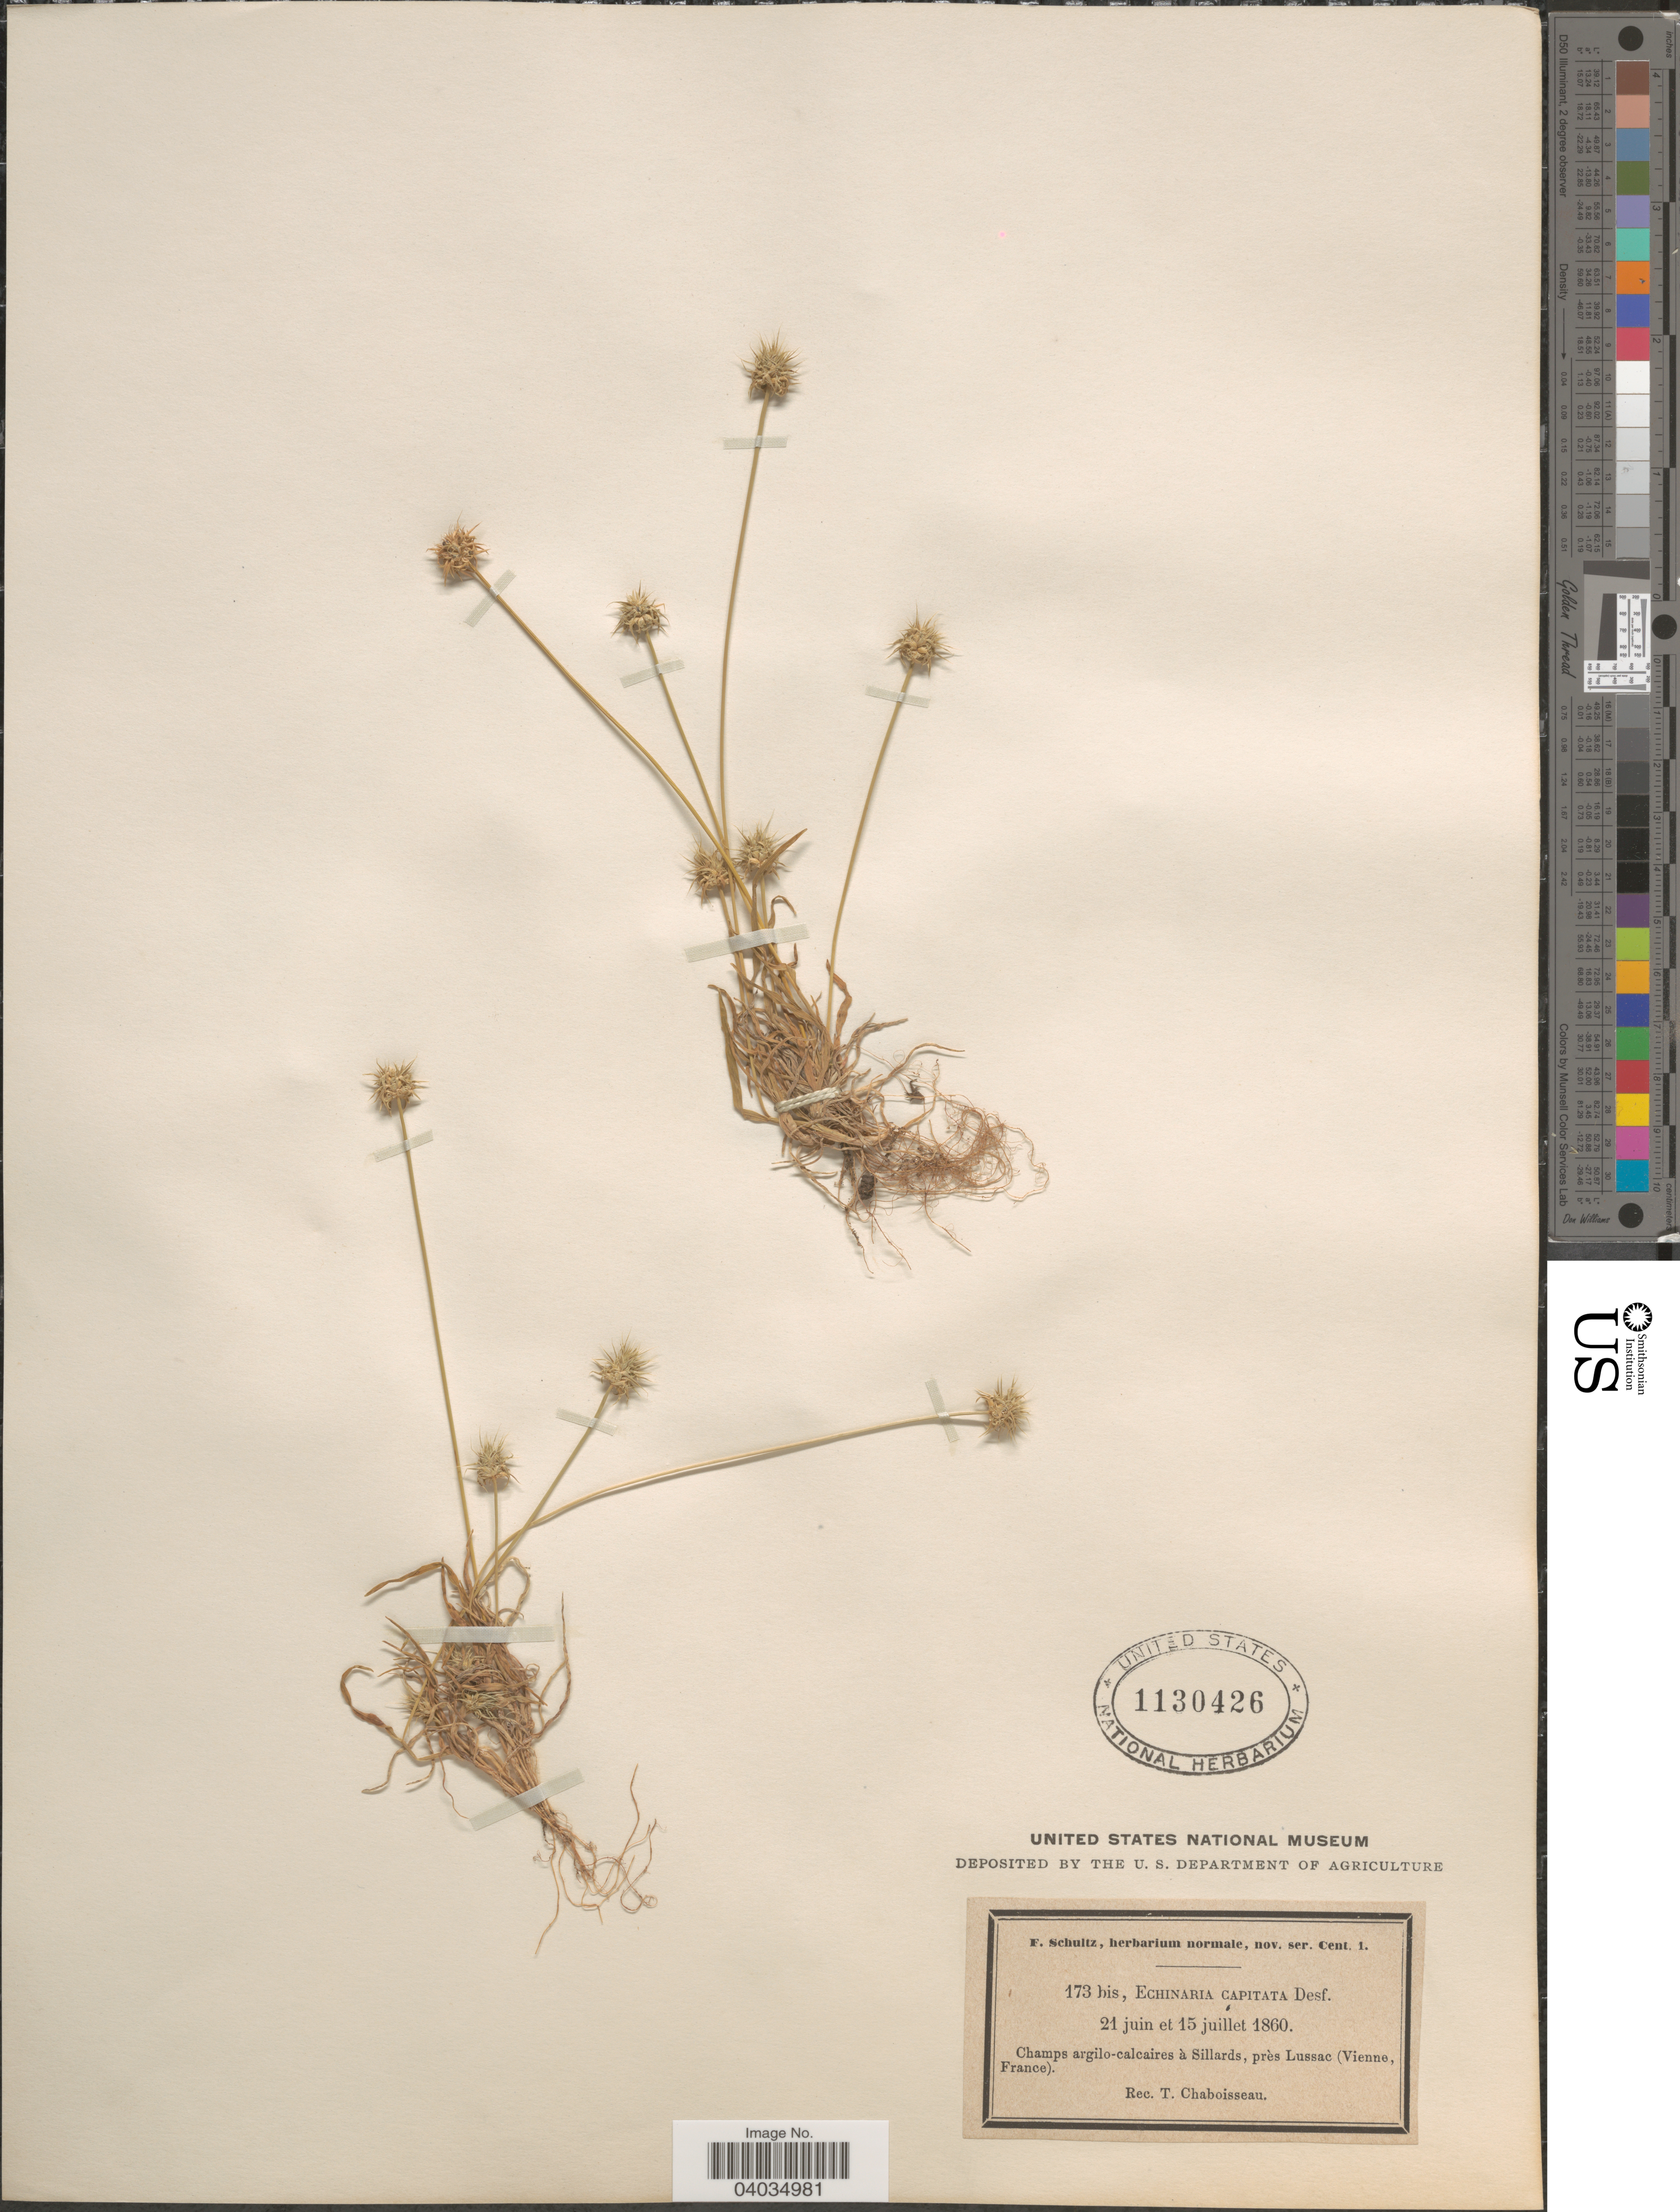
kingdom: Plantae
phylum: Tracheophyta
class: Liliopsida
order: Poales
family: Poaceae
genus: Echinaria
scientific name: Echinaria capitata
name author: (L.) Desf.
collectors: T. Chaboisseau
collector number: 173 bis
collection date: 1860-06-21/1860-07-15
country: France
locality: Champs argilo-calcaires à Sillards, près Lussac (Vienne).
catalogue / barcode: US 1130426